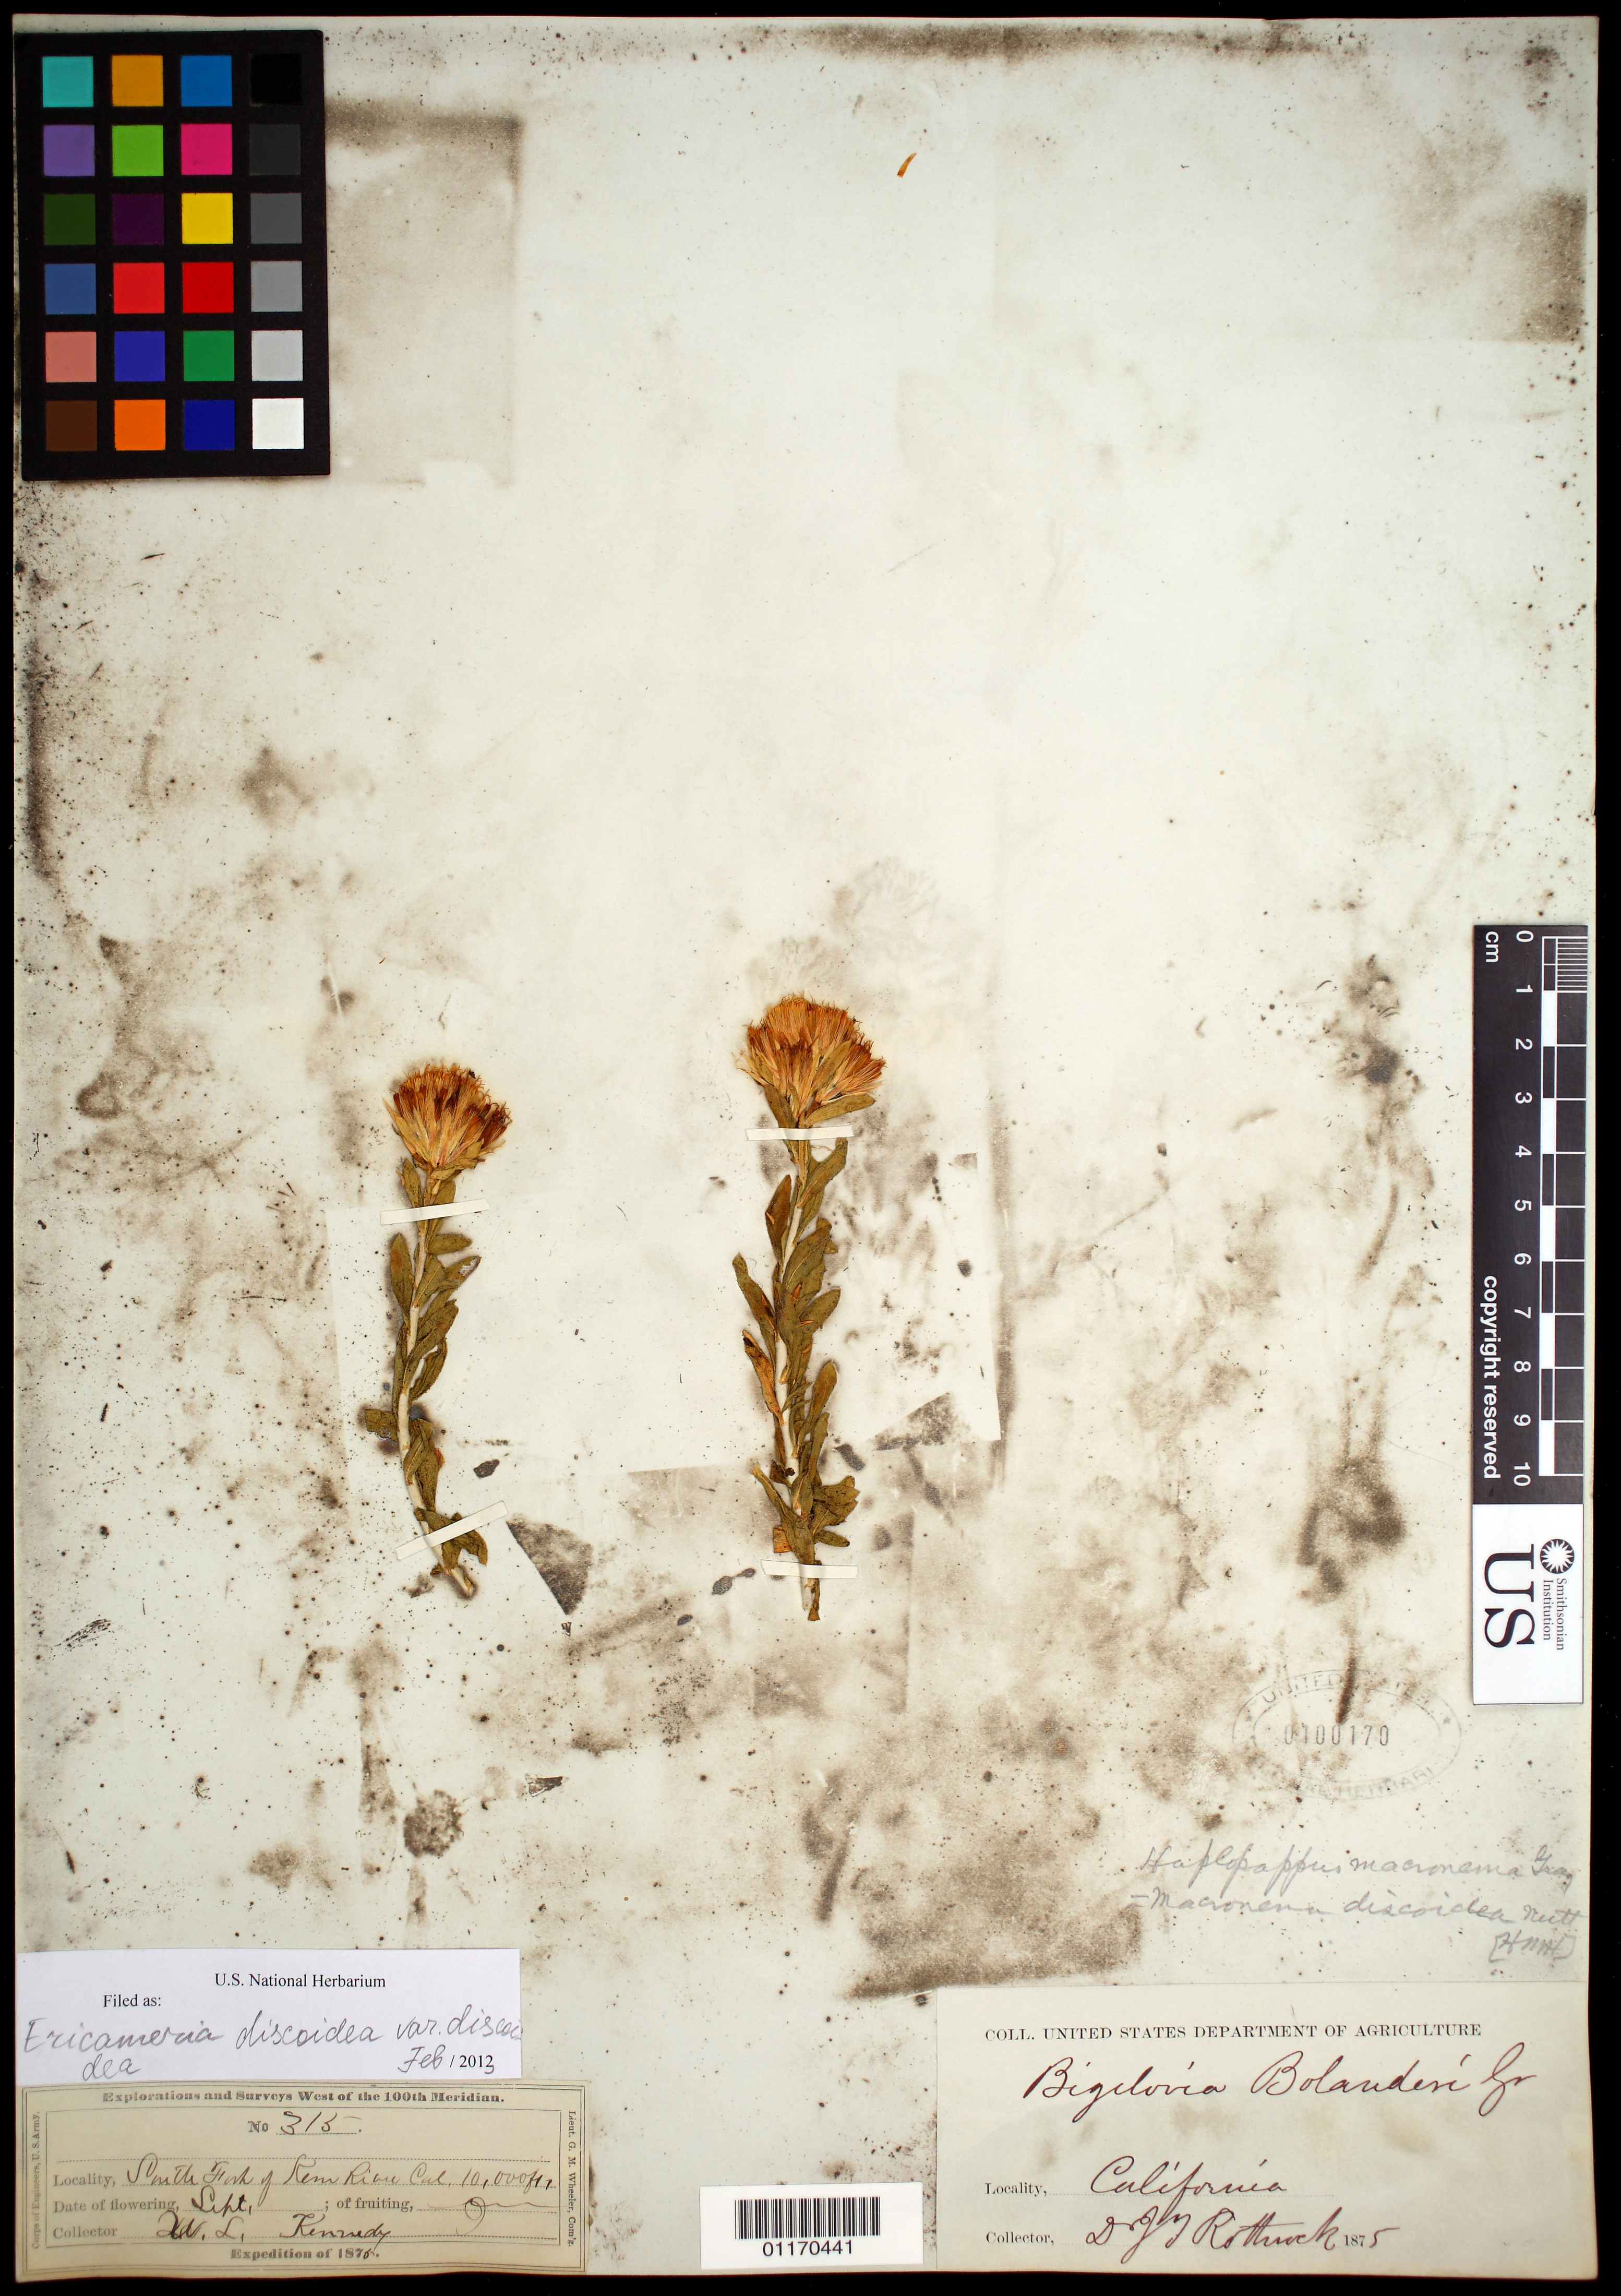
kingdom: Plantae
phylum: Tracheophyta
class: Magnoliopsida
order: Asterales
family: Asteraceae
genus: Ericameria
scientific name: Ericameria discoidea var. discoidea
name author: (Nutt.) G.L. Nesom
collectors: Kennedy, --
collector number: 315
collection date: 1875-09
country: United States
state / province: California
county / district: Kern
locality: South Fork of Kern River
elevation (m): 3048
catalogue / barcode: US 100170